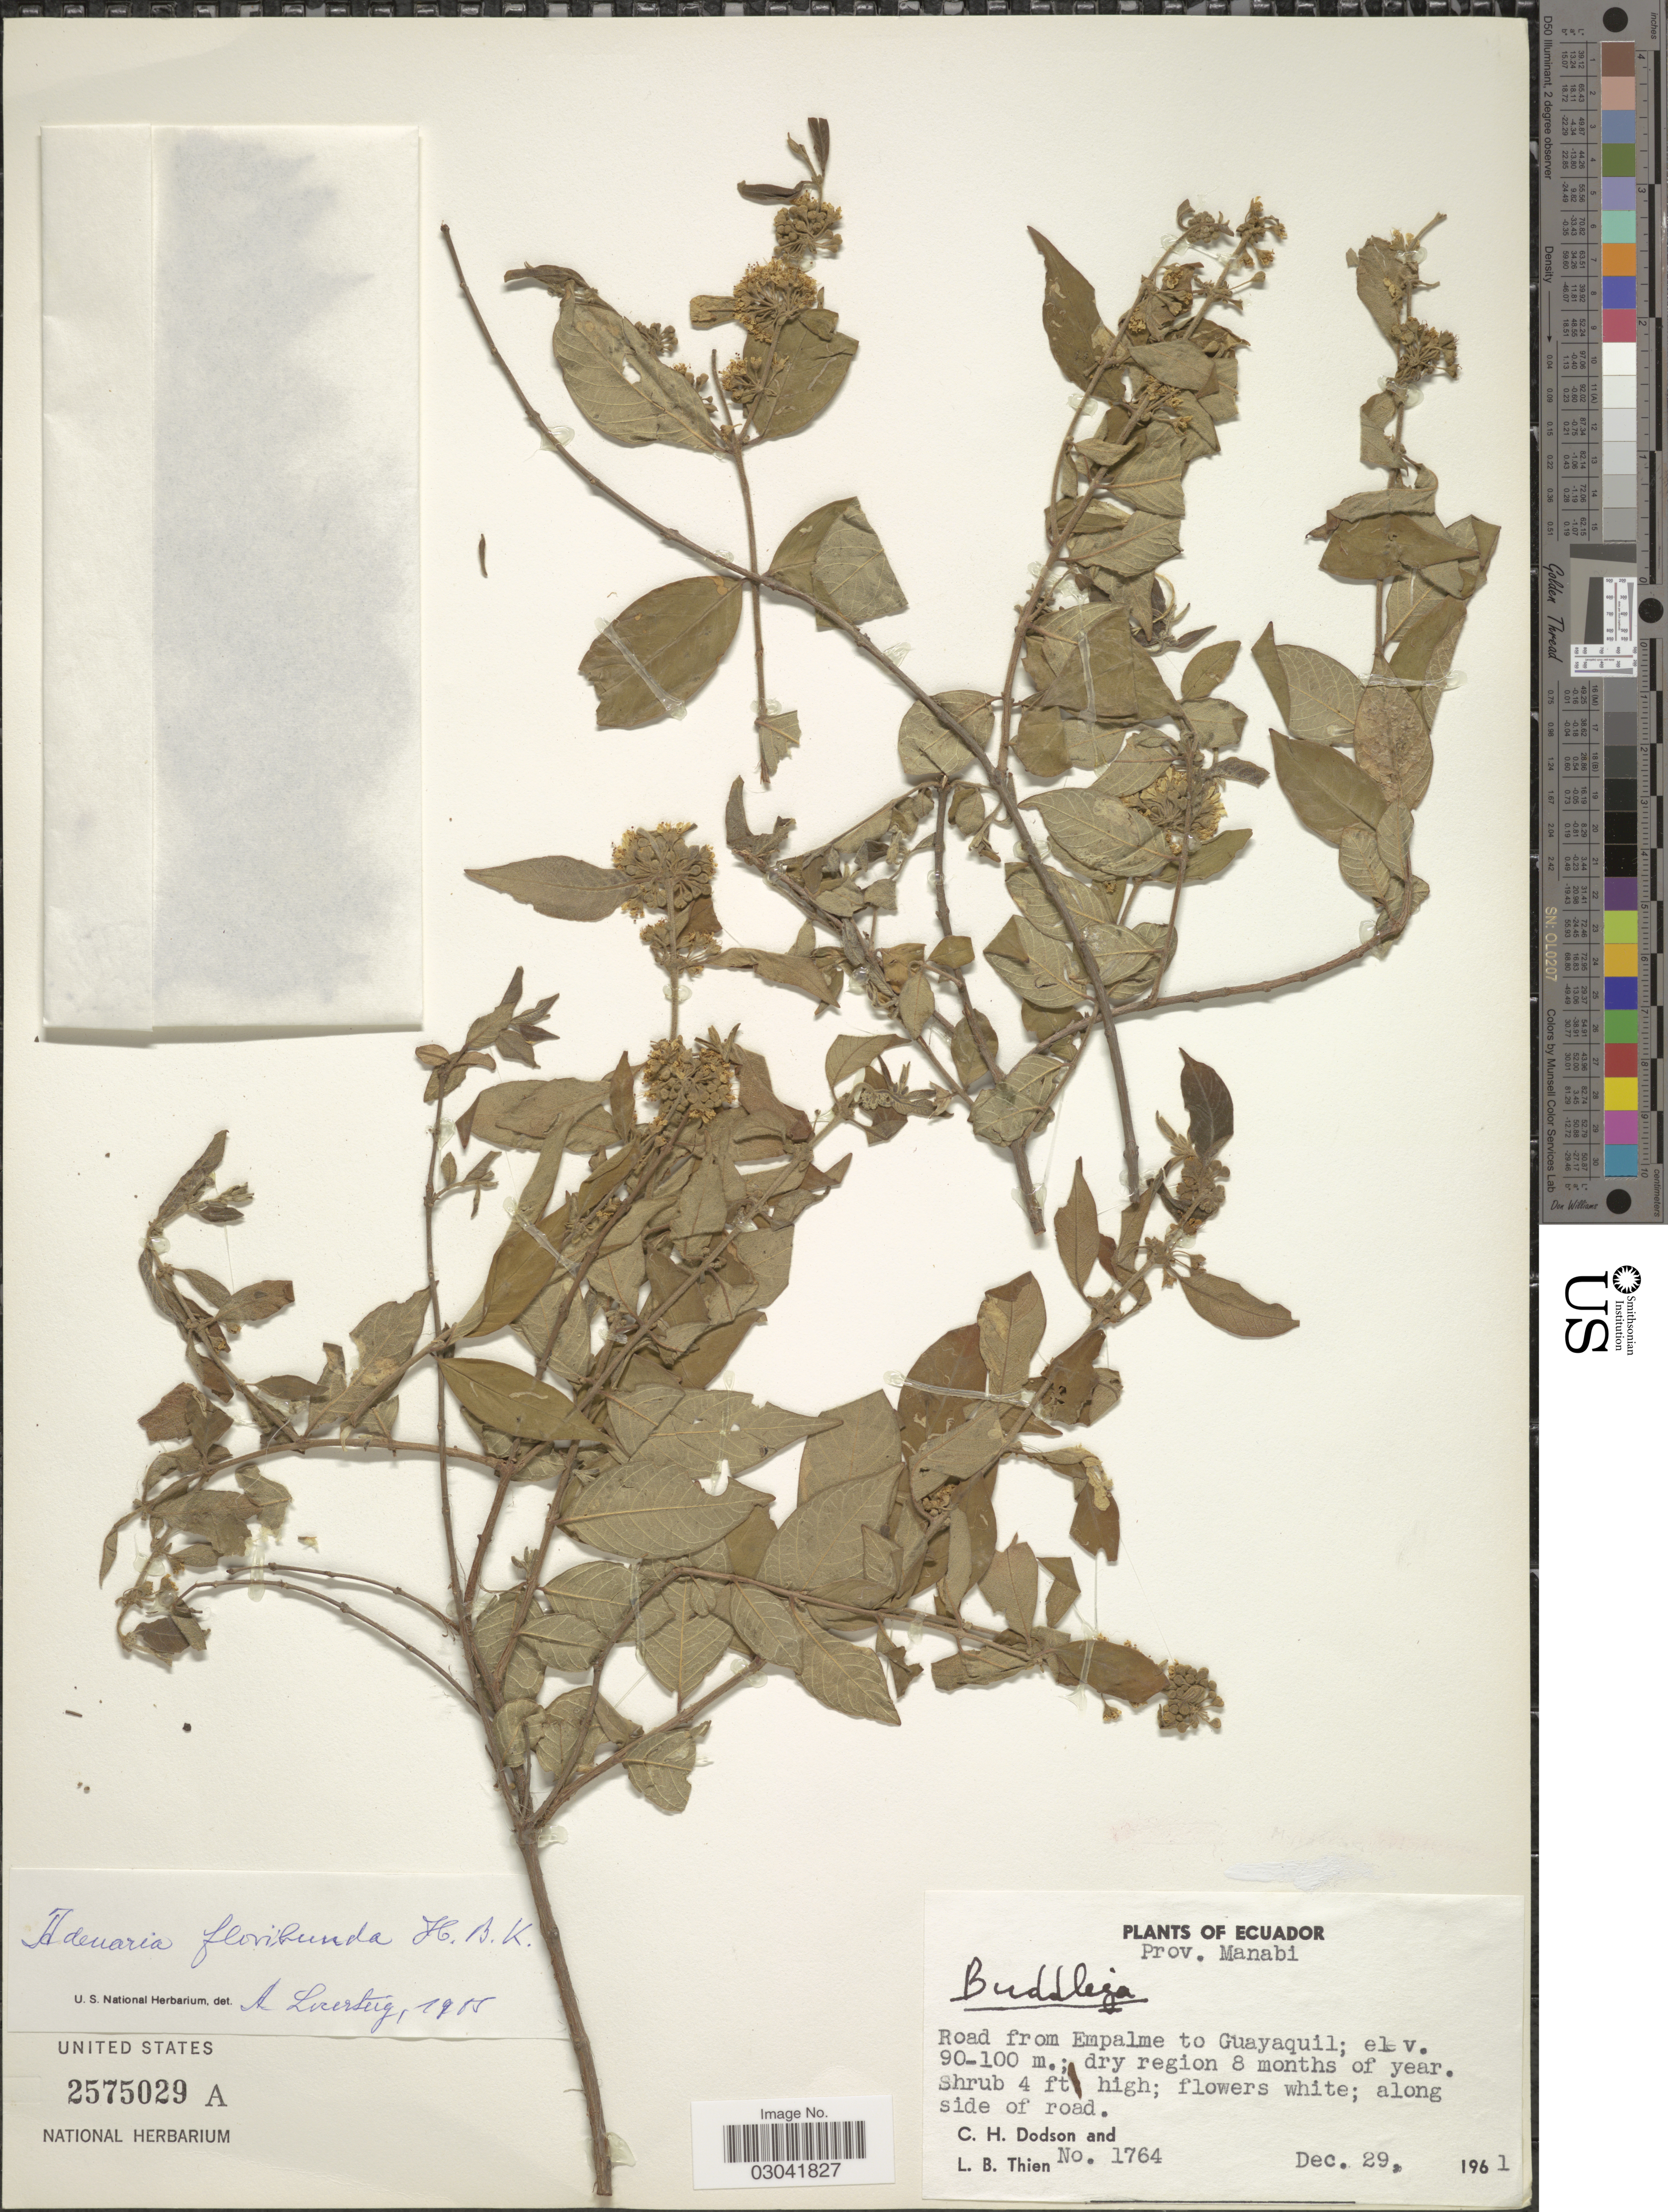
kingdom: Plantae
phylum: Tracheophyta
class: Magnoliopsida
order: Myrtales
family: Lythraceae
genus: Adenaria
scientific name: Adenaria floribunda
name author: Kunth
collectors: C. H. Dodson & L. Thien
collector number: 1764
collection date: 1961-12-29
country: Ecuador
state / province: Manabí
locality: Road from Empalme to Guayaquil.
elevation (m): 90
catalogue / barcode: US 2575029A